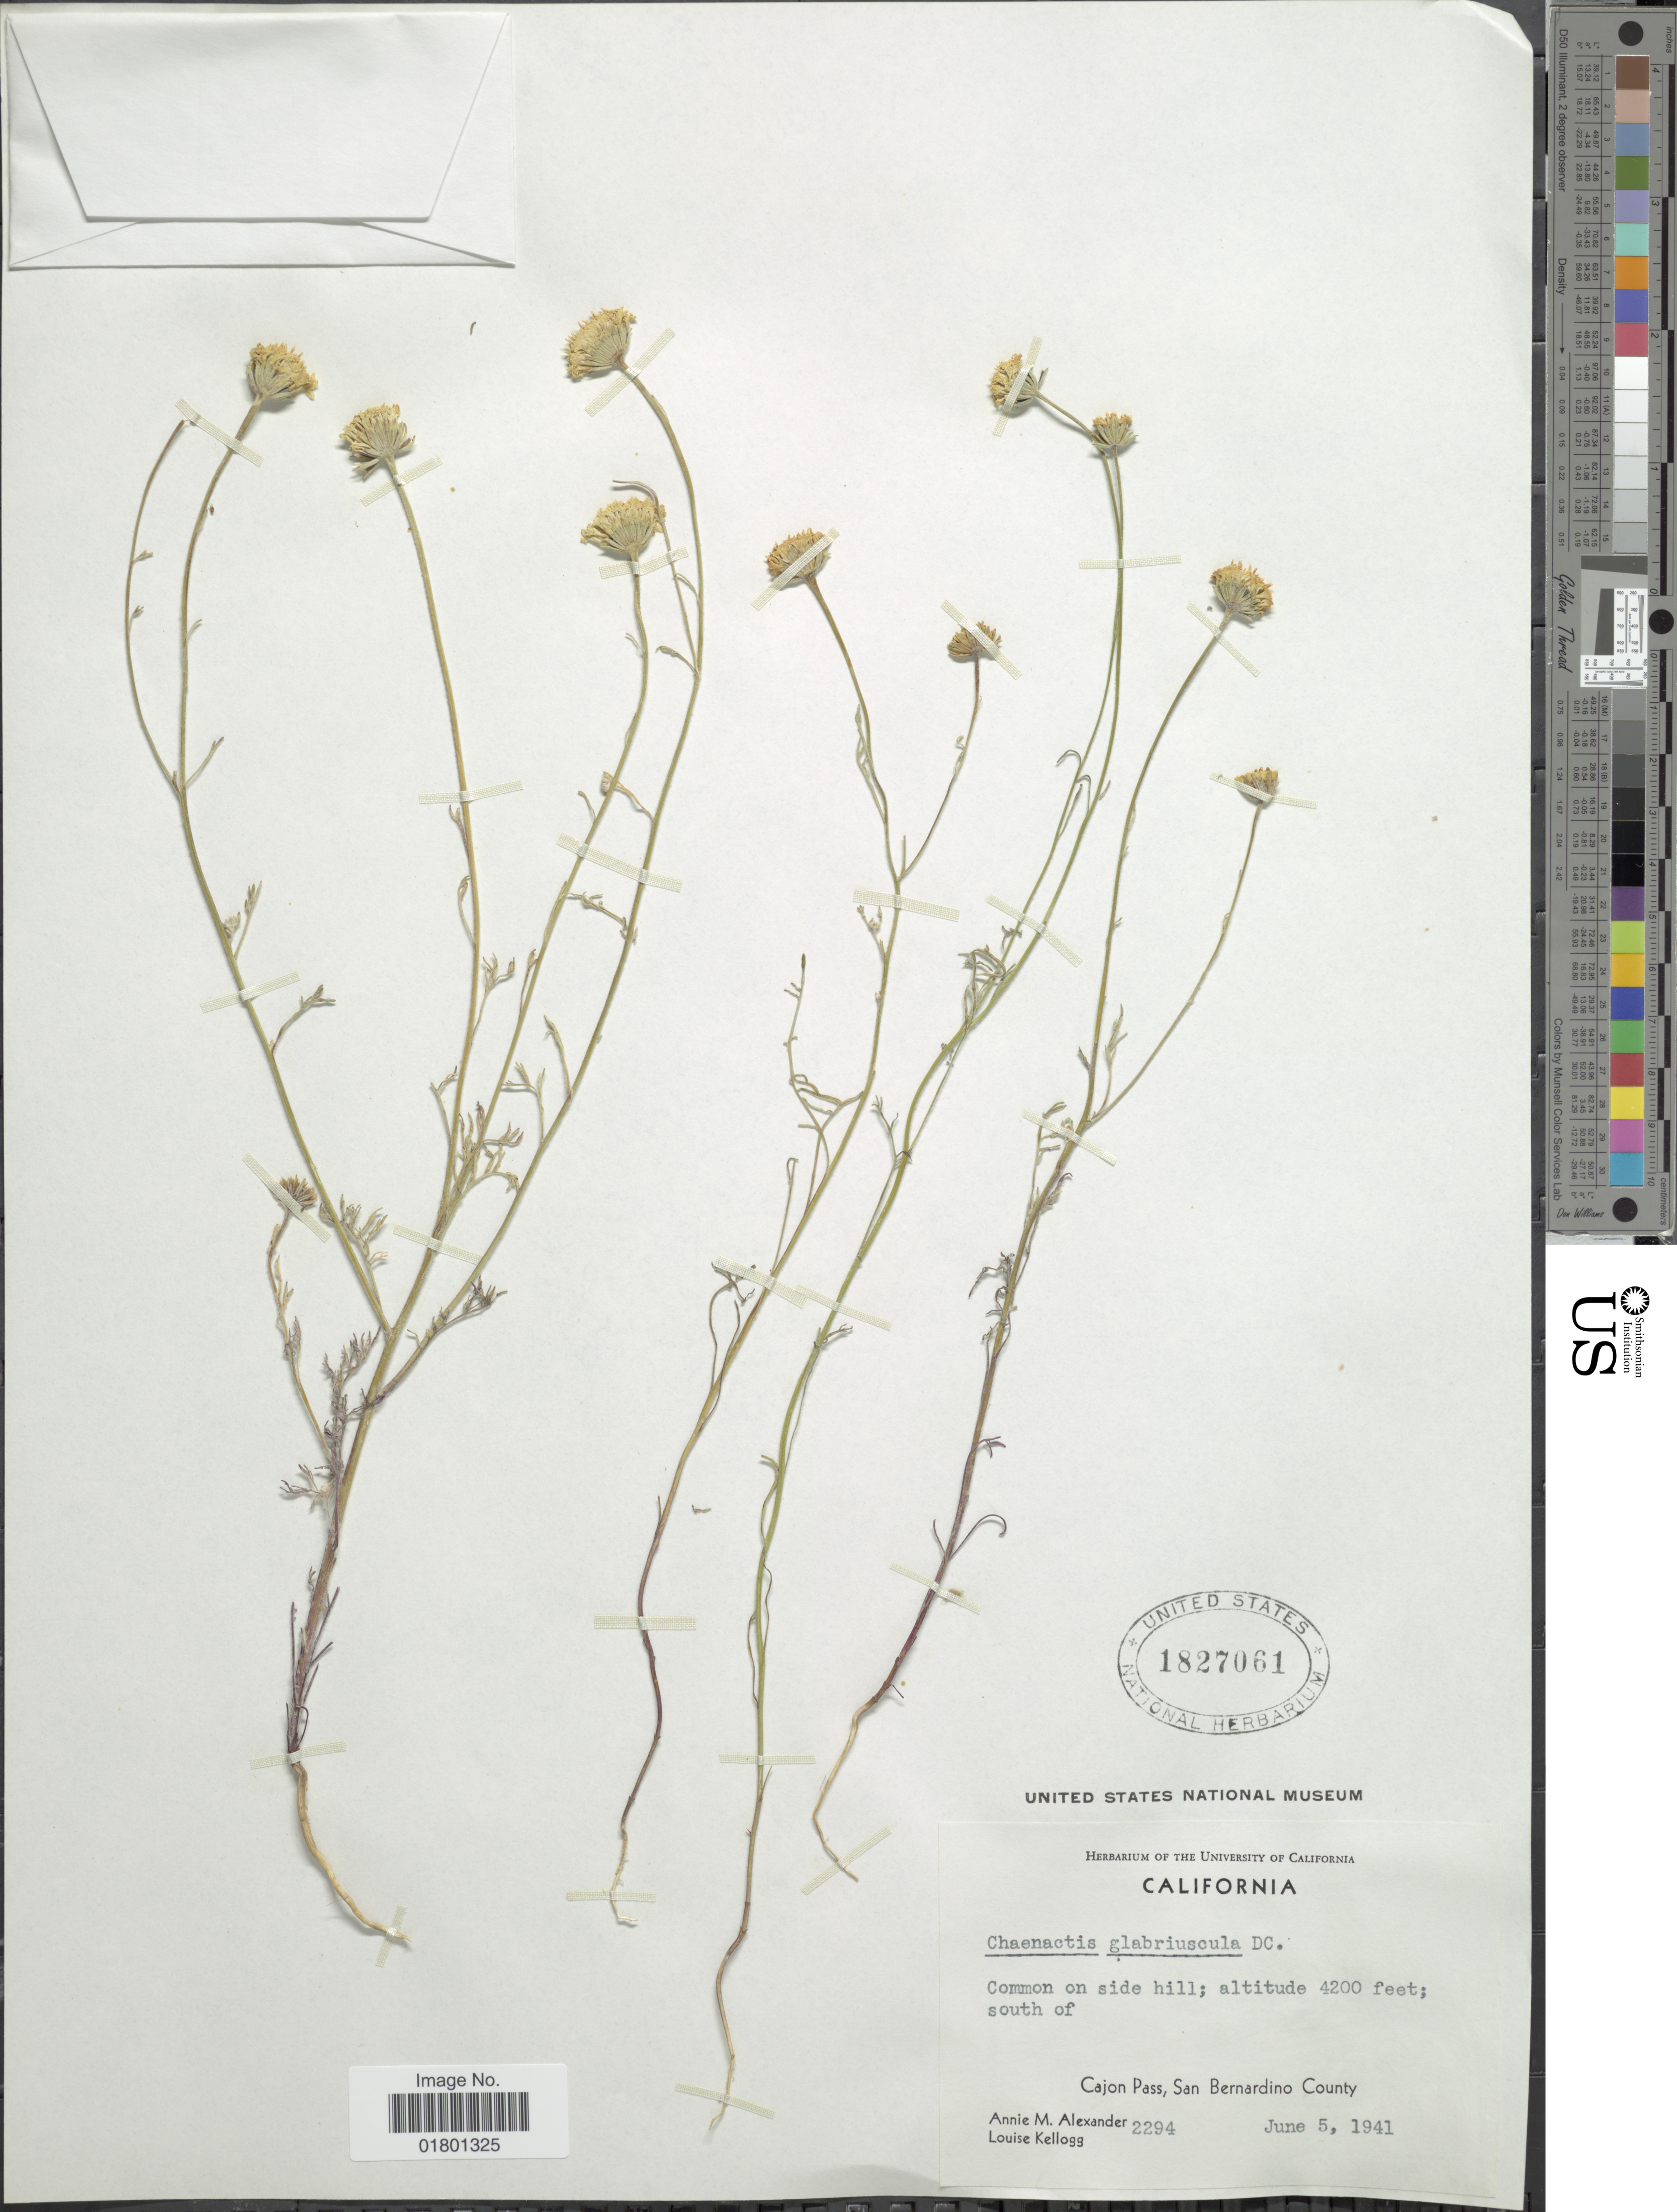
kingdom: Plantae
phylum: Tracheophyta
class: Magnoliopsida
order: Asterales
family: Asteraceae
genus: Chaenactis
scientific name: Chaenactis glabriuscula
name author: DC.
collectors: A. M. Alexander & L. Kellogg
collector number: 2294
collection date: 1941-06-05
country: United States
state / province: California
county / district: San Bernardino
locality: Common on side hill, south of Cajon Pass, San Bernardino County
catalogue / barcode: US 1827061